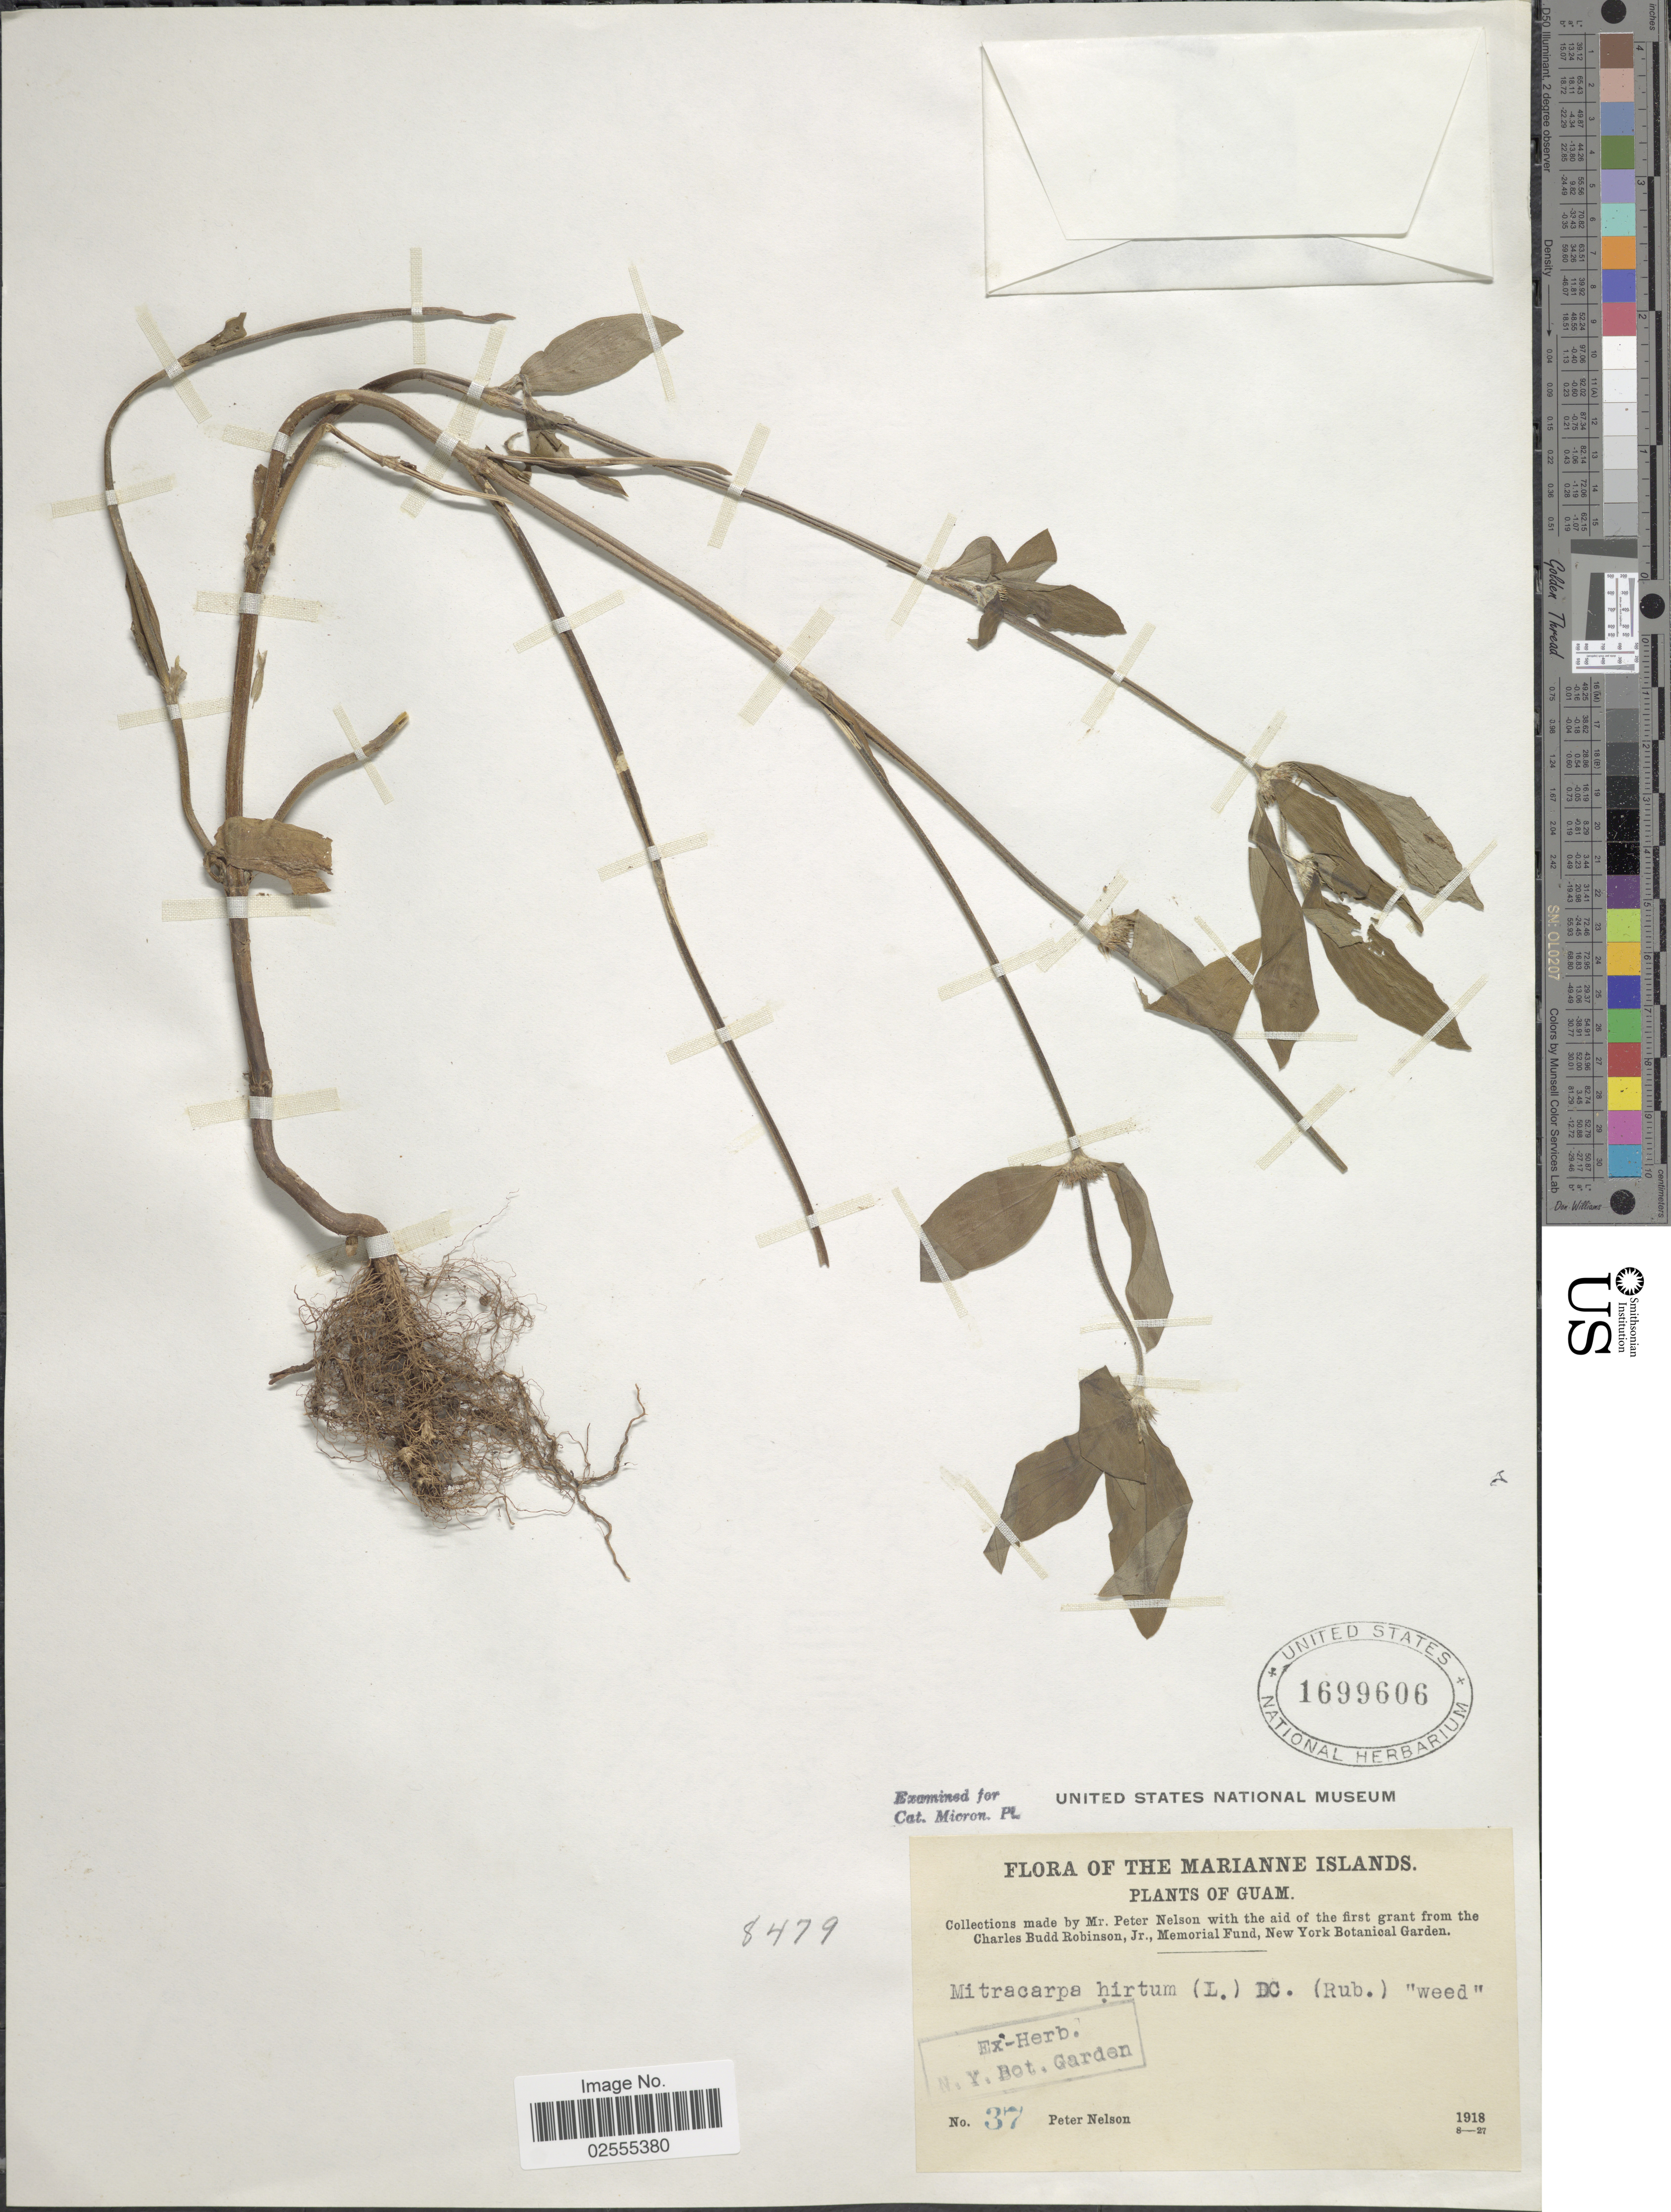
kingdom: Plantae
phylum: Tracheophyta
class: Magnoliopsida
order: Gentianales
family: Rubiaceae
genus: Mitracarpus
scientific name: Mitracarpus hirtus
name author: (L.) DC.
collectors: P. Nelson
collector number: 37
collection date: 1918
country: Guam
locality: Marianne Islands.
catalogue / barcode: US 1699606